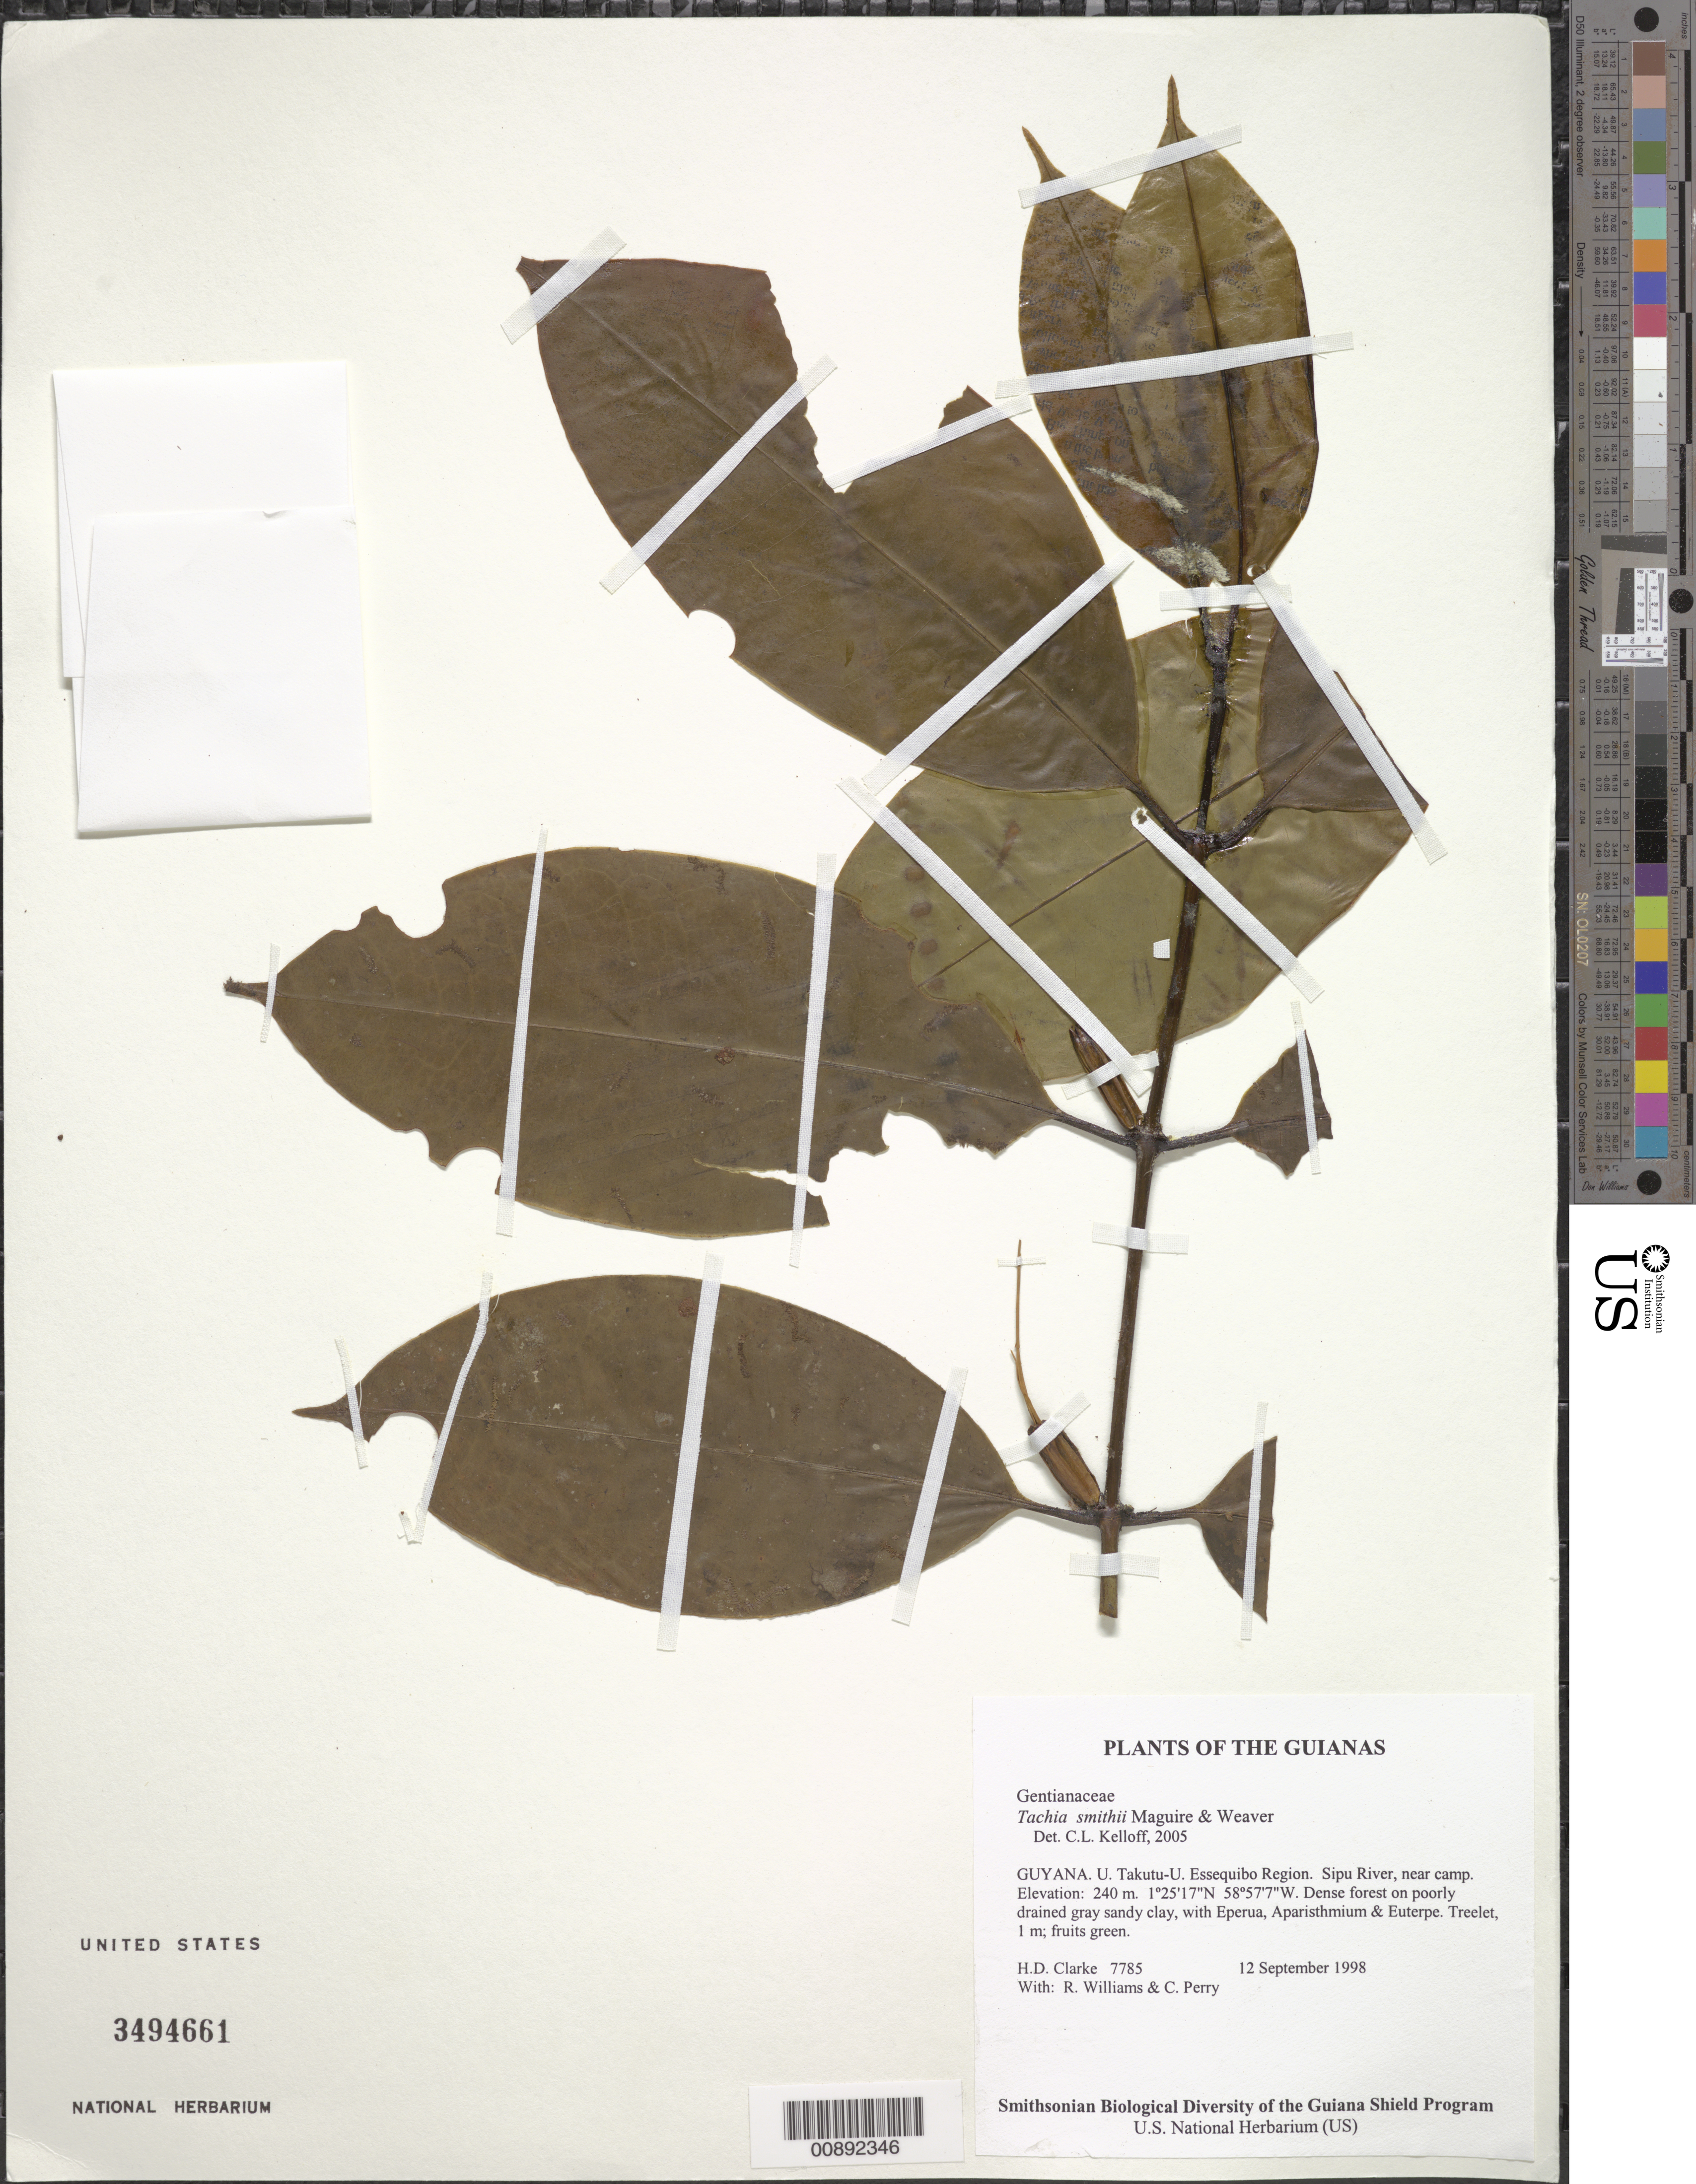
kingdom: Plantae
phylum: Tracheophyta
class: Magnoliopsida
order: Gentianales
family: Gentianaceae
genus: Tachia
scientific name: Tachia smithii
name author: Maguire & Weaver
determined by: Kelloff, Carol L., (US), Smithsonian Institution - National Museum of Natural History (UNITED STATES)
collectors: H. D. Clarke, R. Williams & C. Perry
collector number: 7785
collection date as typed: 12 September 1998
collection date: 1998-09-12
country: Guyana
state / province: U. Takutu-U. Essequibo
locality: Sipu River, near camp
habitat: Dense forest on poorly drained gray sandy clay, with Eperua, Aparisthmium & Euterpe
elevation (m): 240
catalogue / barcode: US 3494661